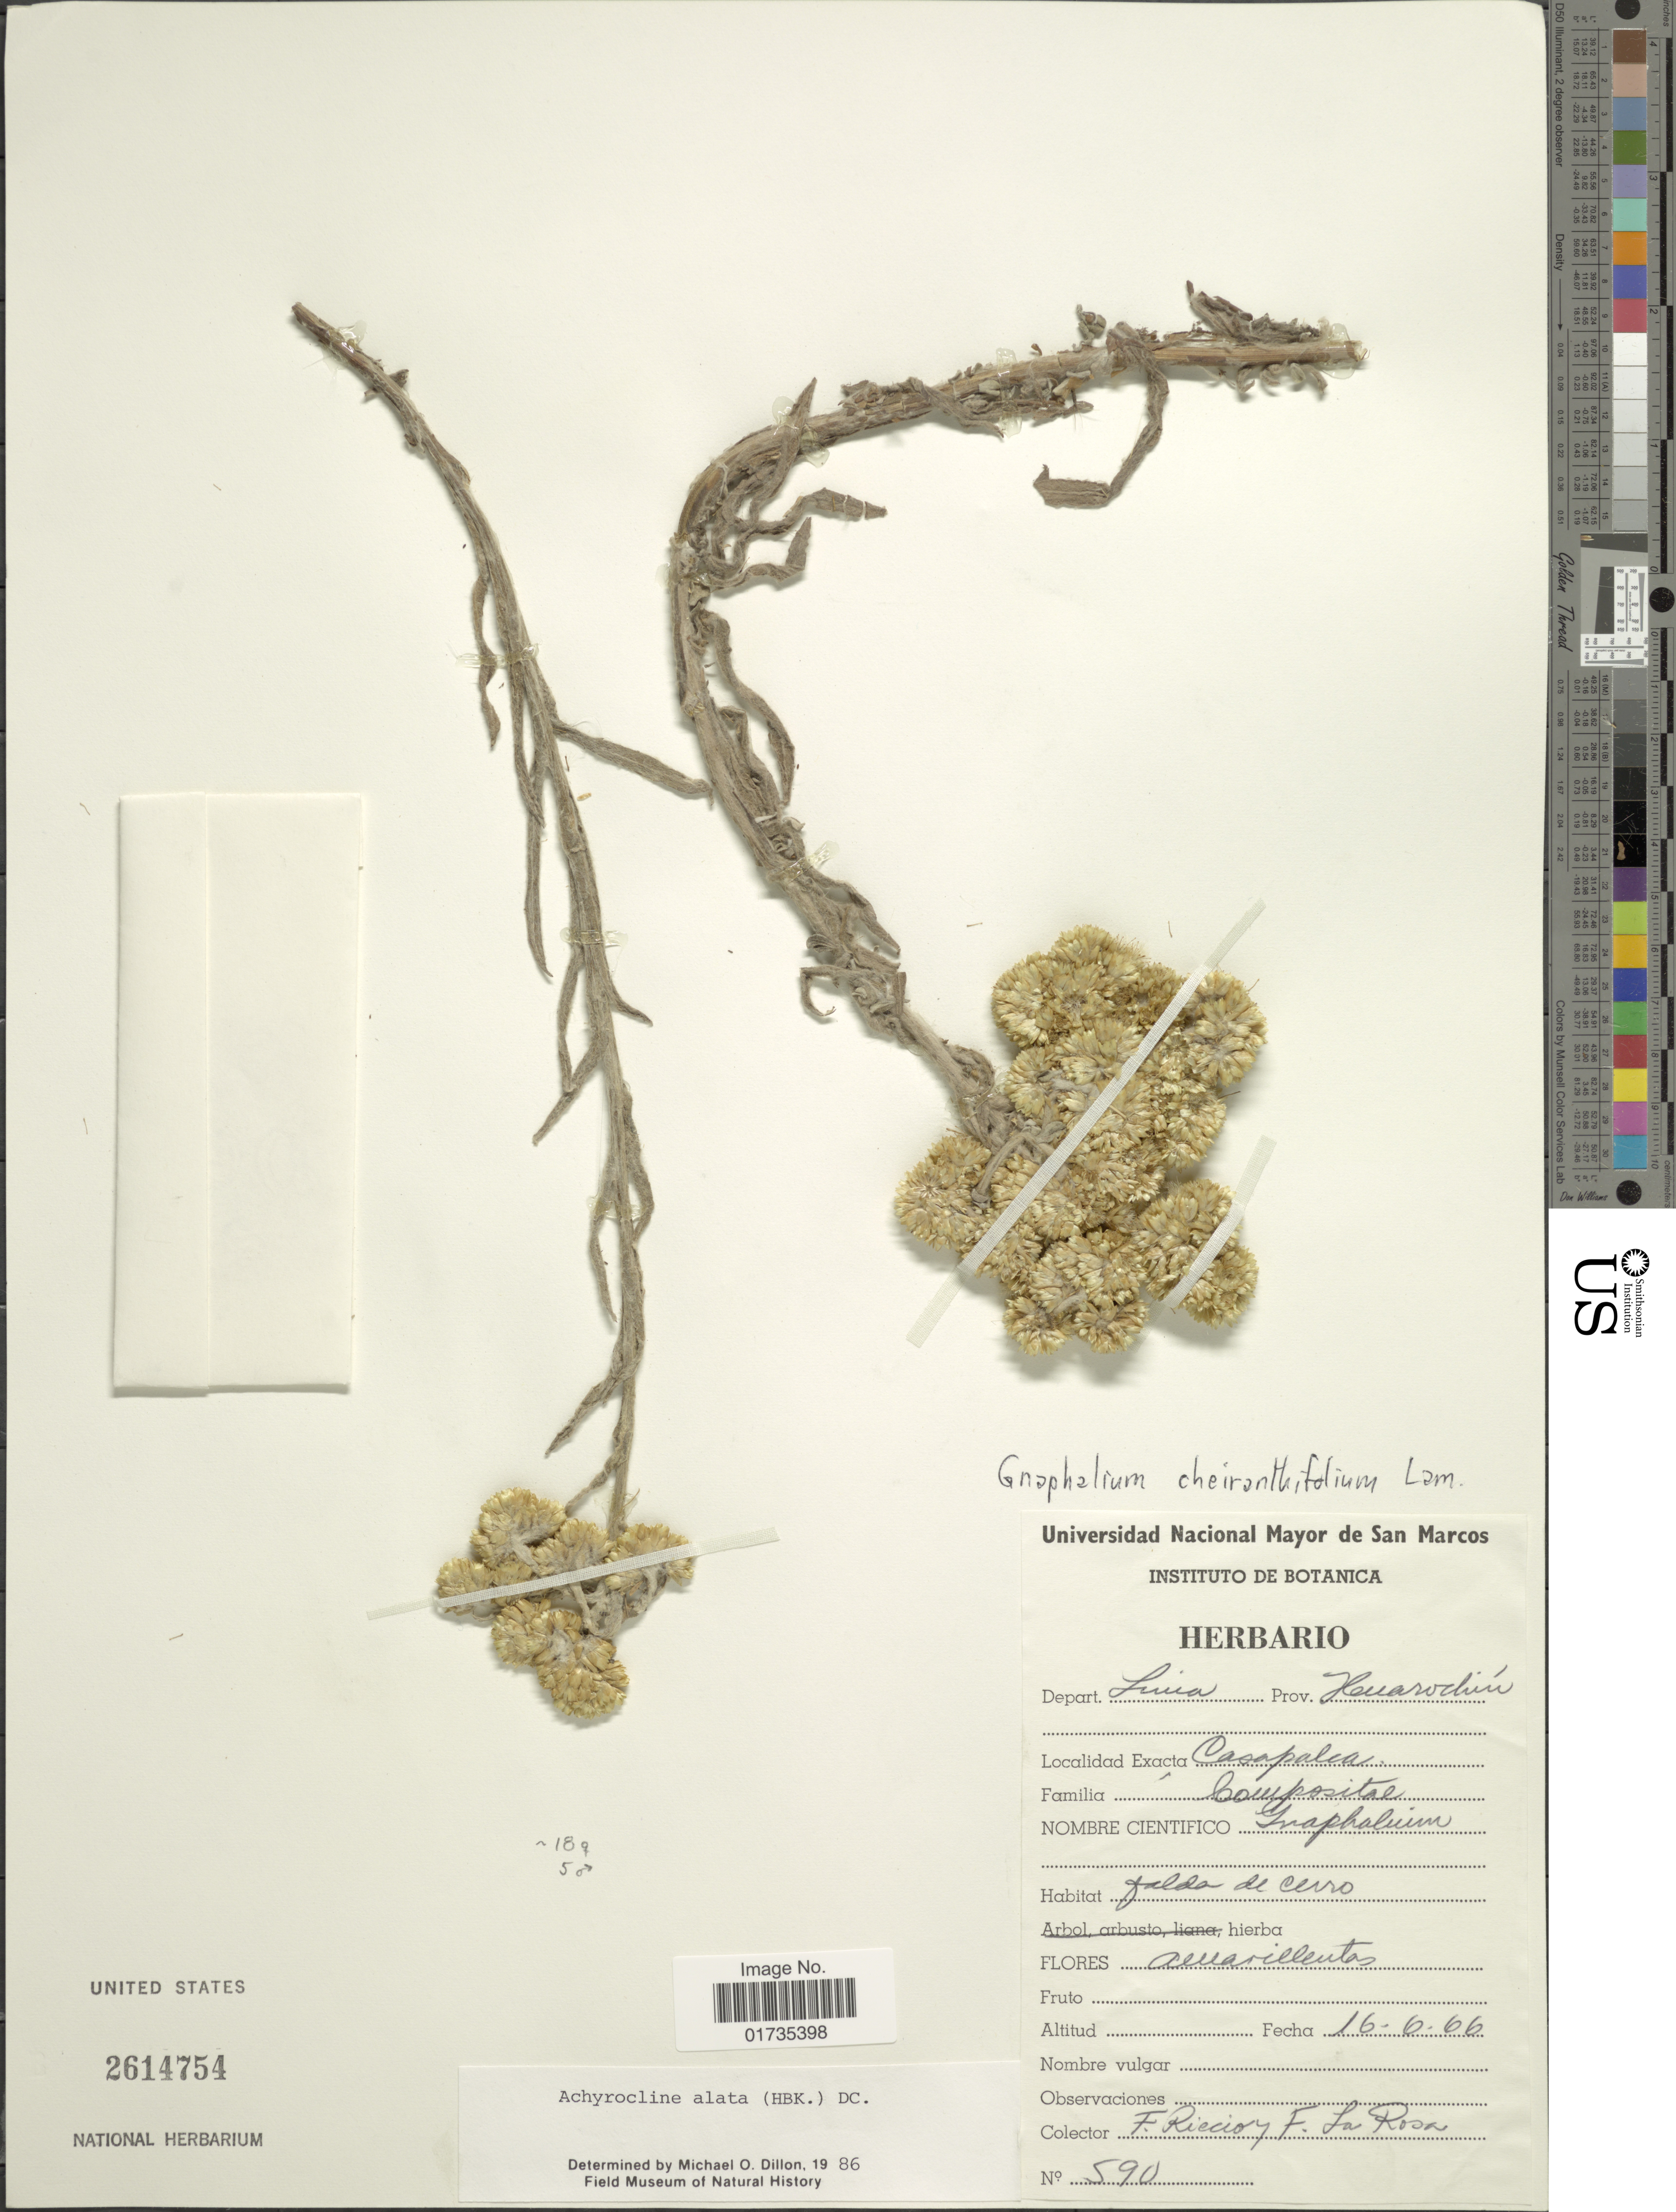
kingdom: Plantae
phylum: Tracheophyta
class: Magnoliopsida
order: Asterales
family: Asteraceae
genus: Achyrocline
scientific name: Achyrocline alata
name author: (Kunth) DC.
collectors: F. Riccio & F. La Rosa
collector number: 590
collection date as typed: Transcribed d/m/y: 16/6/66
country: Peru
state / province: Lima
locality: Depart. Lima. Prov. Huarochiri. Casapalca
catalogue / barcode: US 2614754